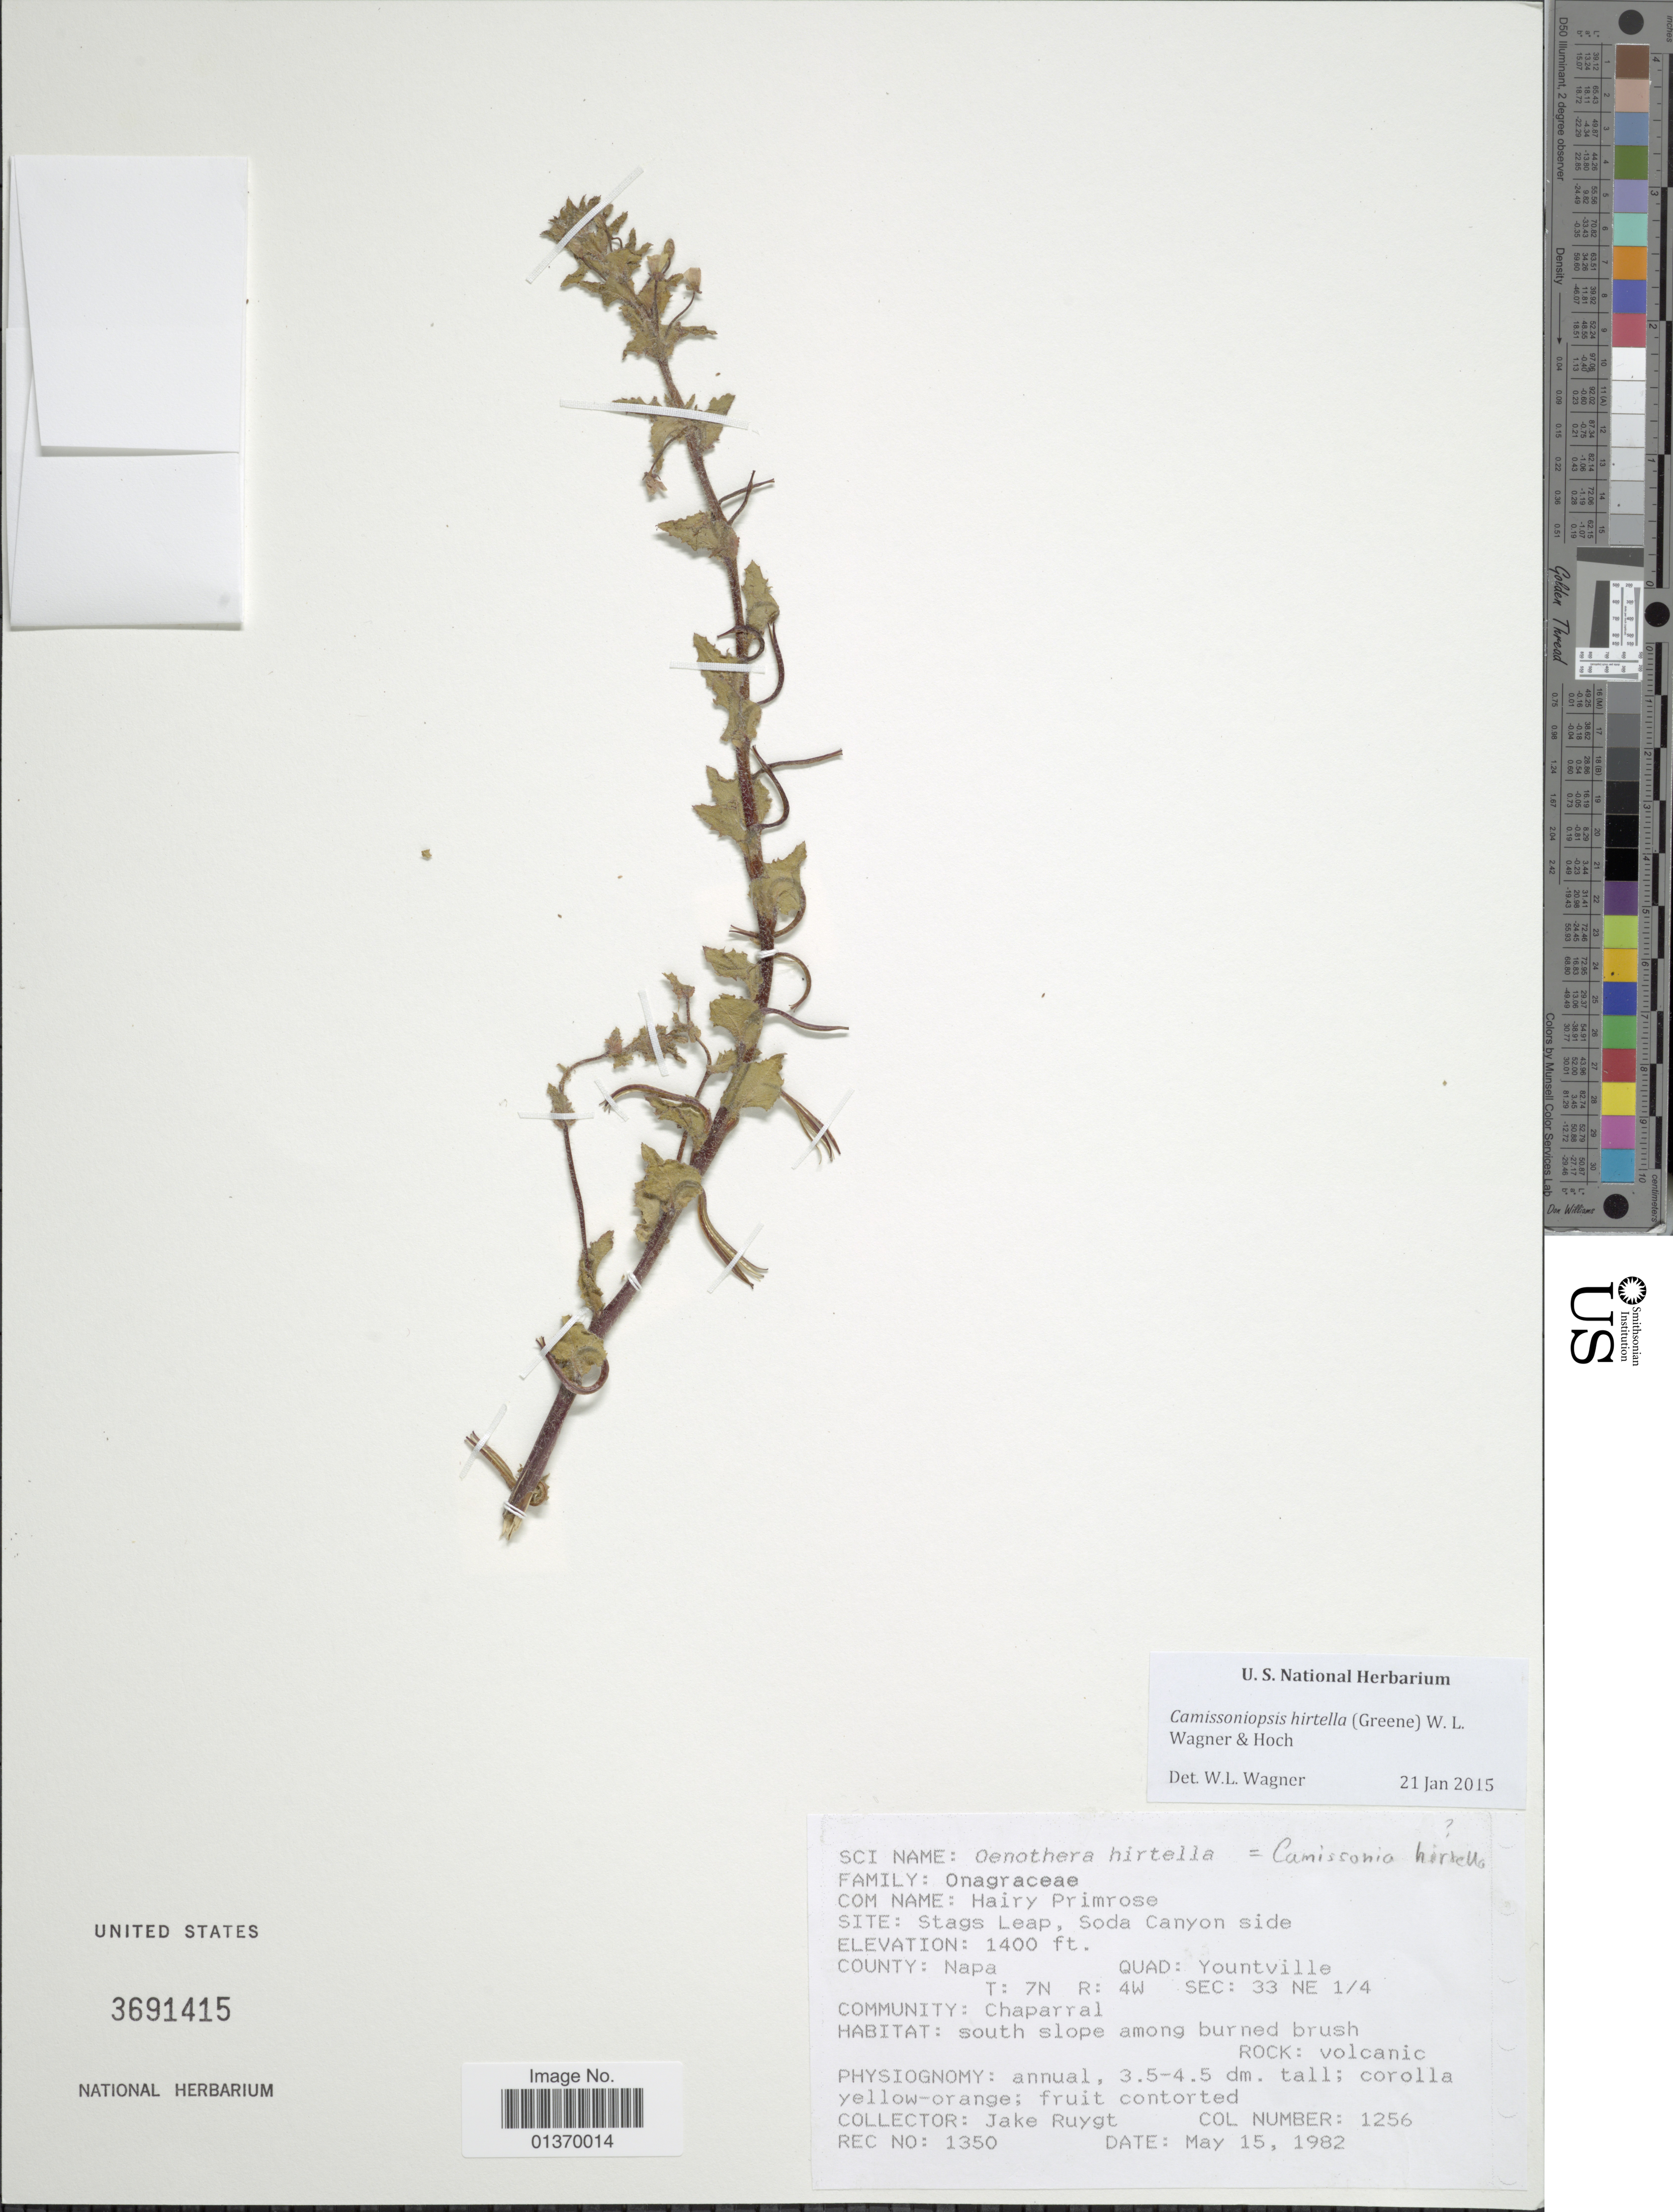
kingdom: Plantae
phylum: Tracheophyta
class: Magnoliopsida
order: Myrtales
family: Onagraceae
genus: Camissoniopsis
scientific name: Camissoniopsis hirtella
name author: (Greene) W.L. Wagner & Hoch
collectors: J. A. Ruygt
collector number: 1256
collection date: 1982-05-15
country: United States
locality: Stags Leap, Soda Canyon side, Napa, Quad: Yountville, Chaparral, south slope among burned brush, T: 7M R: 4W, Sec: 33 NE 1/4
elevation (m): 427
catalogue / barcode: US 3691415